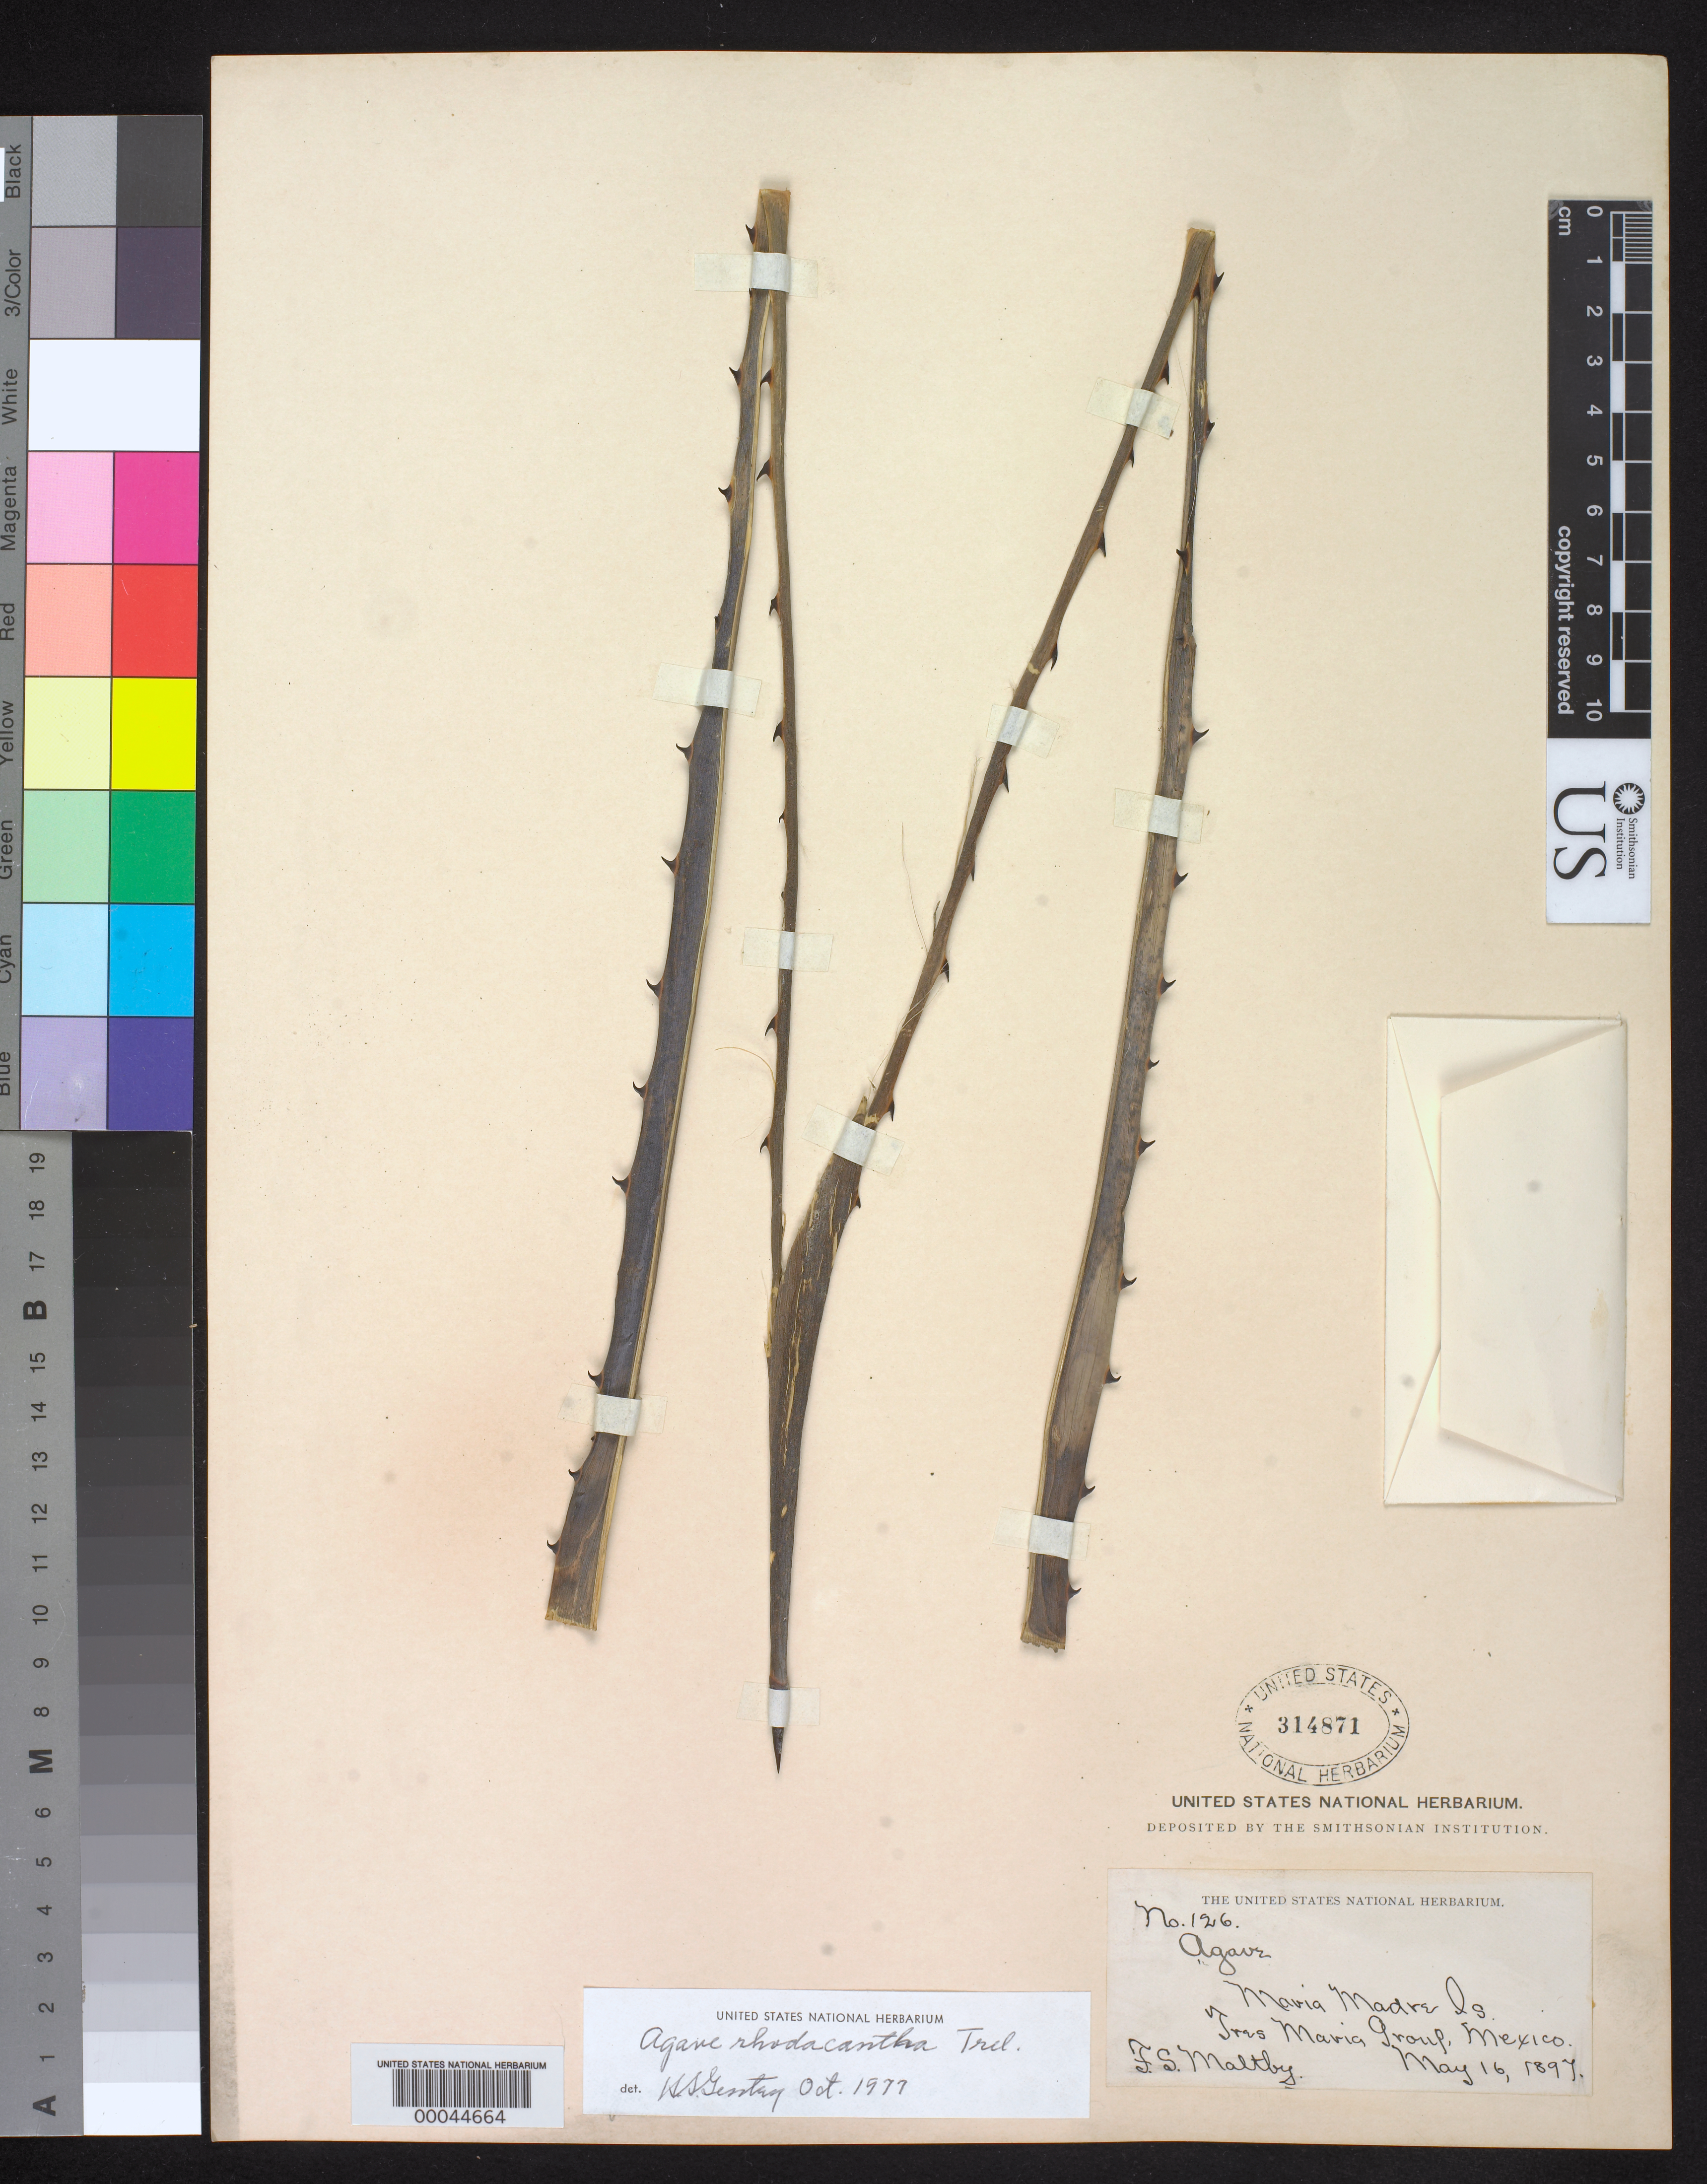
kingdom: Plantae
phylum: Tracheophyta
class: Liliopsida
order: Asparagales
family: Asparagaceae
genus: Agave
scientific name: Agave rhodacantha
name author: Trel.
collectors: T. S. Maltby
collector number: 126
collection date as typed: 16 May 1897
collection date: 1897-05-16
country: Mexico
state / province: Nayarit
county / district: Tepic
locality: Maria madre is; tres maria group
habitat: Dry sandy soil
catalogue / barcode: US 314871